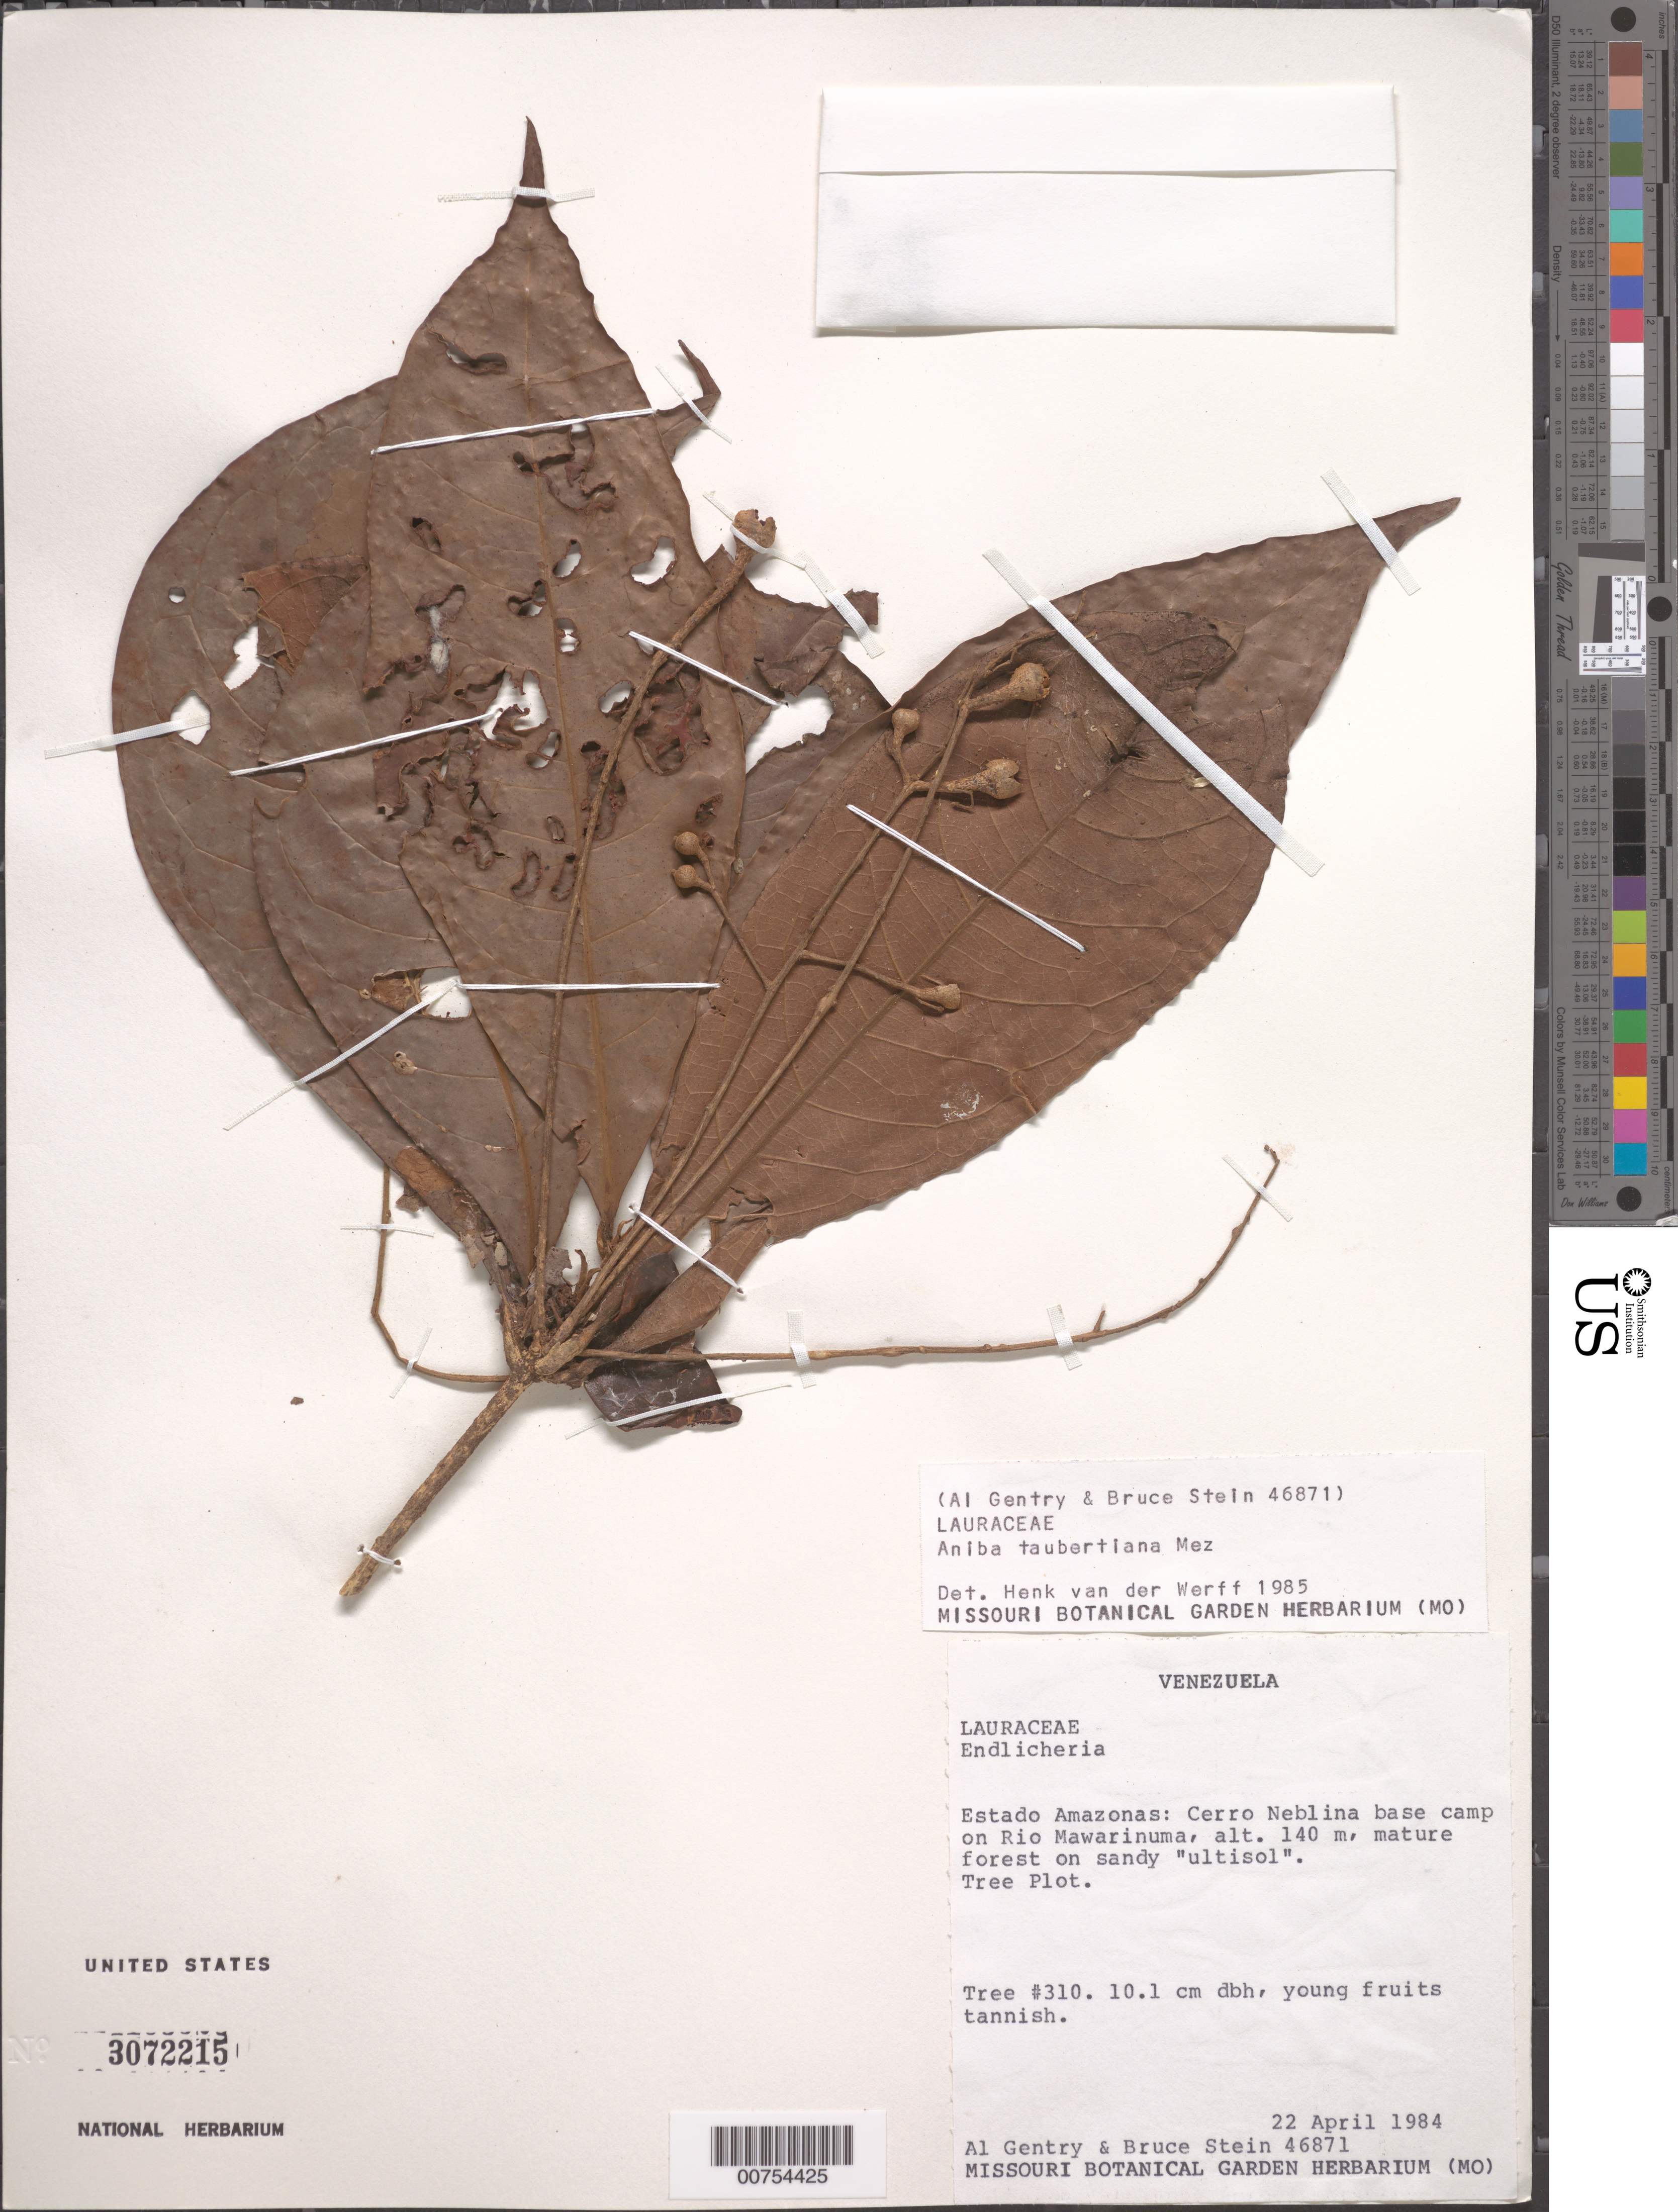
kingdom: Plantae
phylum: Tracheophyta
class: Magnoliopsida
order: Laurales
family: Lauraceae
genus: Aniba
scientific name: Aniba taubertiana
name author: Mez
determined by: van der Werff, H., (MO), Missouri Botanical Garden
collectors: A. H. Gentry & B. Stein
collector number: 46871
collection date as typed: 22-Apr-84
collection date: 1984-04-22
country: Venezuela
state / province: Amazonas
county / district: Río Negro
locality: Cerro de La Neblina, base camp along Río Mawarinuma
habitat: Mature forest on sandy "ultisol"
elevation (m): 140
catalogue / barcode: US 3072215